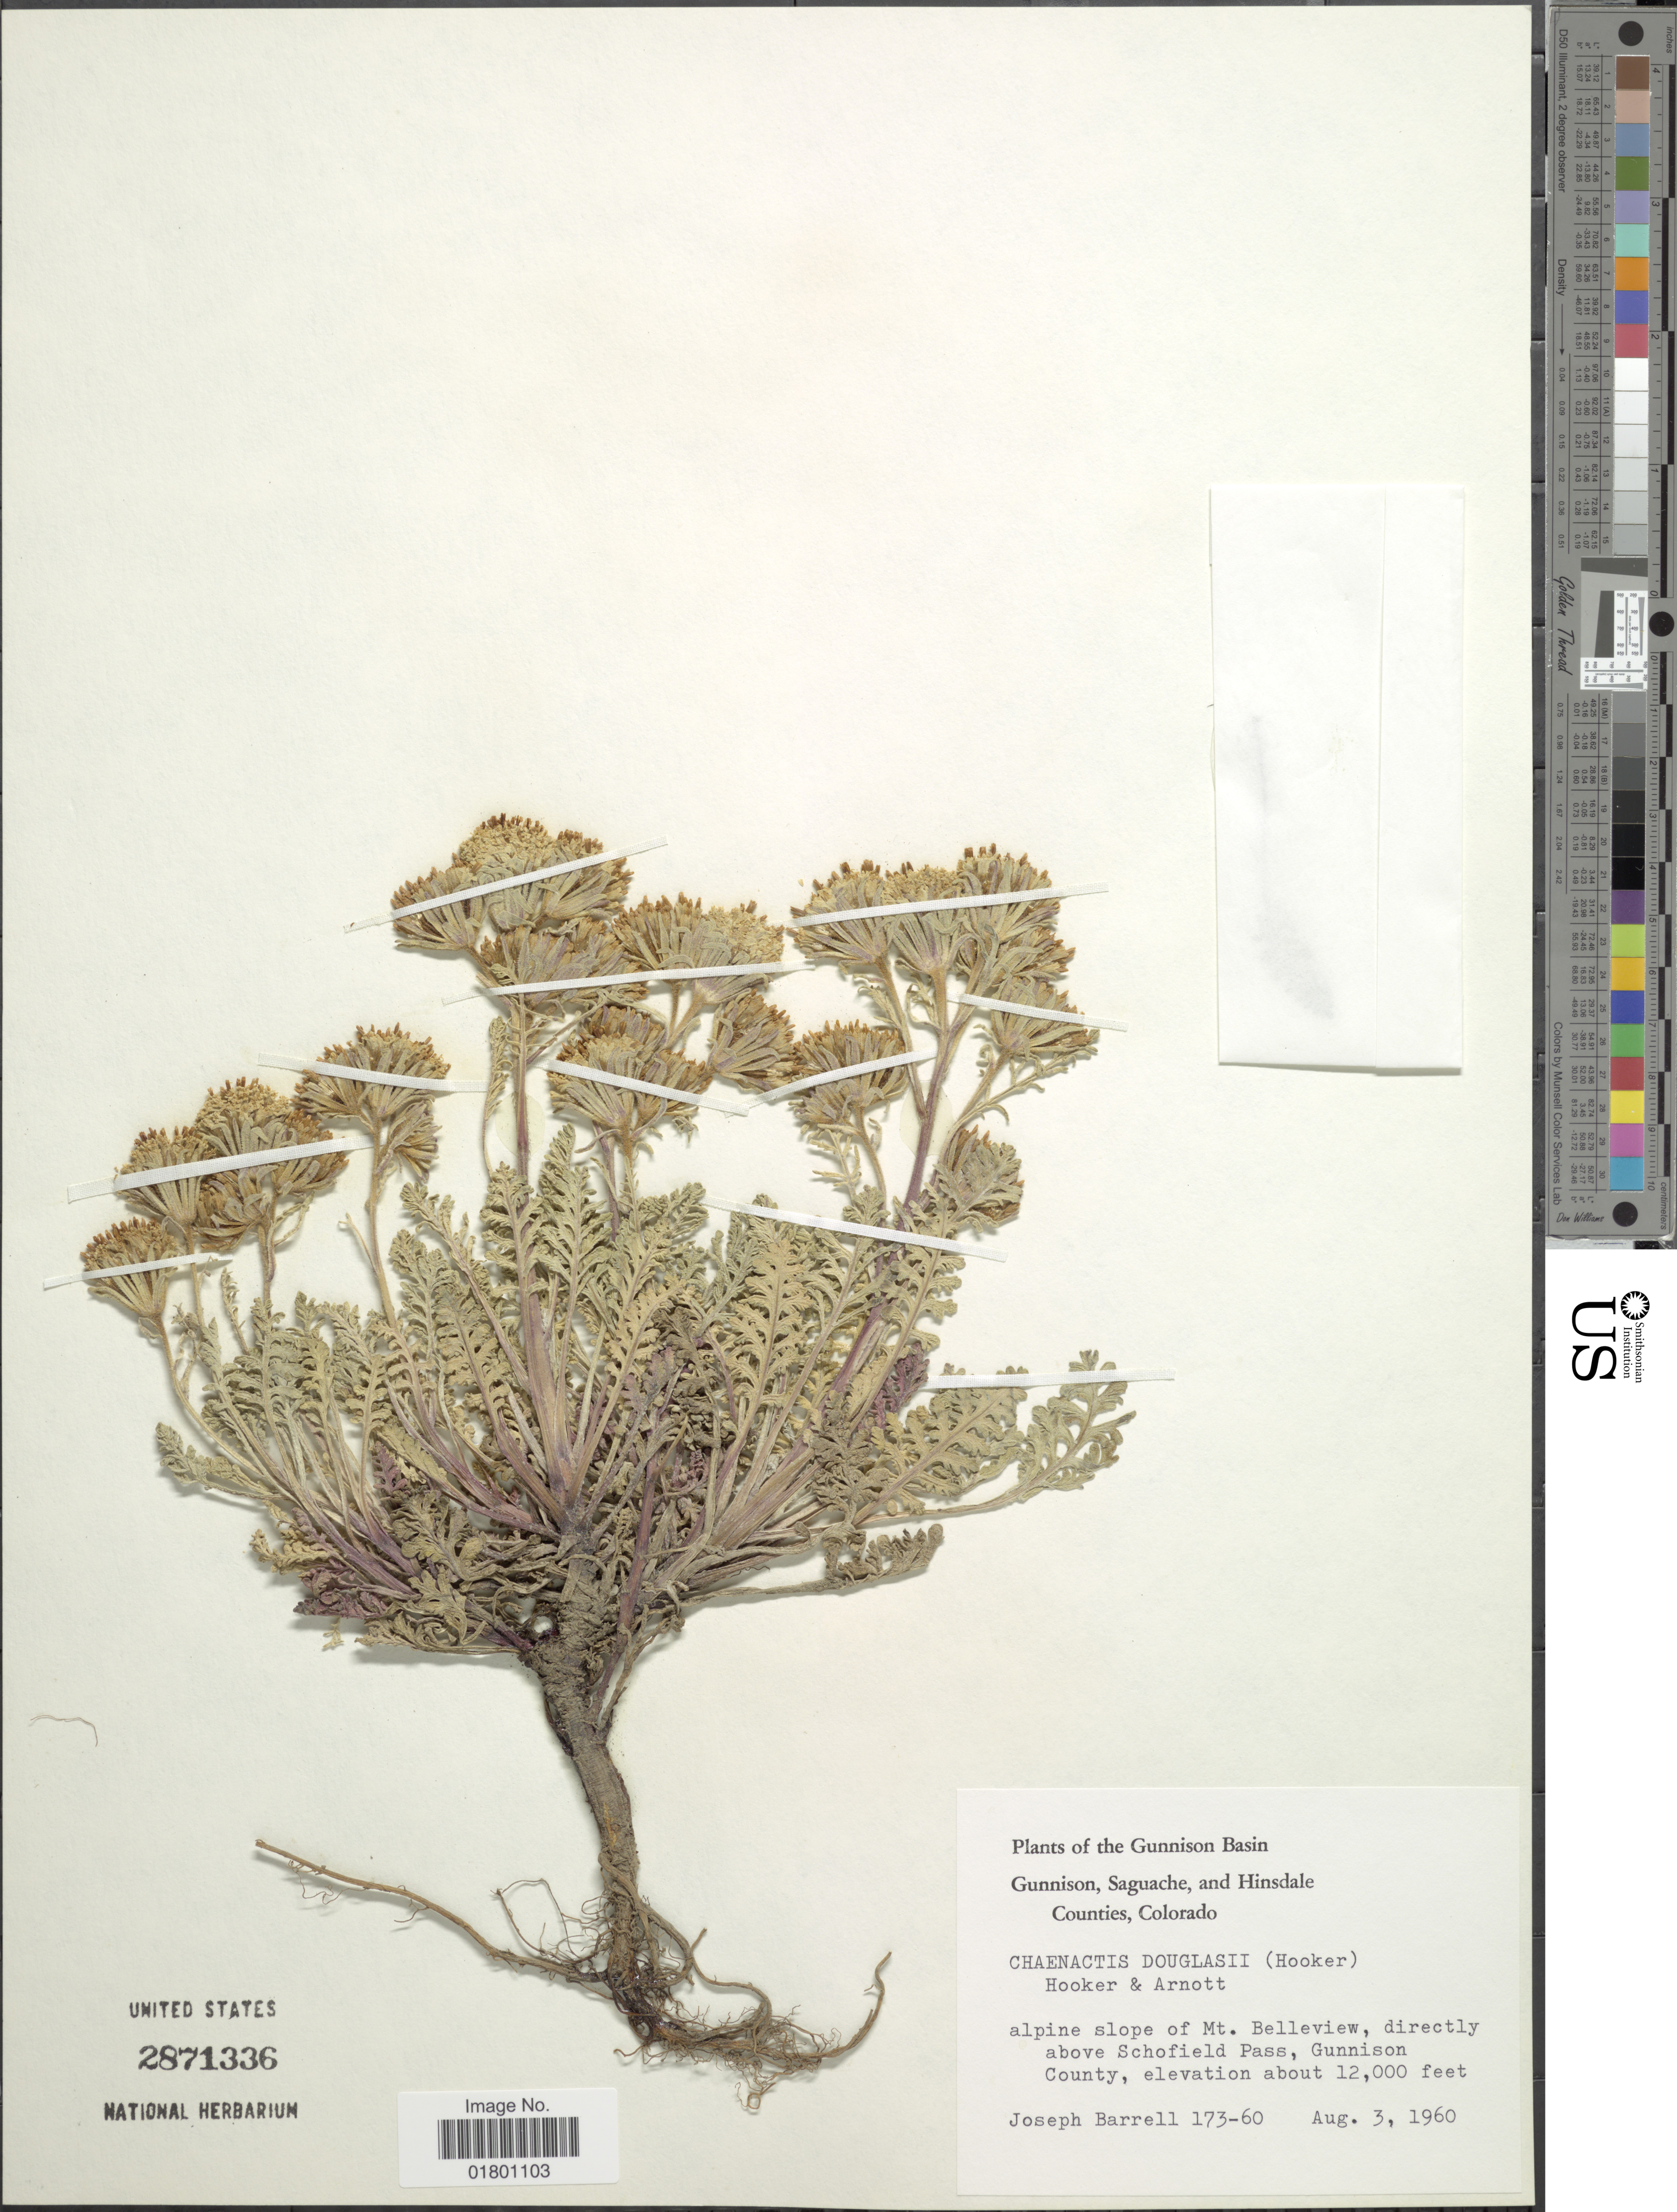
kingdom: Plantae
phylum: Tracheophyta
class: Magnoliopsida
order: Asterales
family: Asteraceae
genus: Chaenactis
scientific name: Chaenactis douglasii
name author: Hook. & Arn.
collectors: J. Barrell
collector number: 173-60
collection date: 1960-08-03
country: United States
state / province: Colorado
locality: Gunnison Basin, Gunnison, Saguache, and Hinsdale Counties, alpine slope of Mt. Belleview, directly above Schofield Pass, Gunnison County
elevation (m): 3658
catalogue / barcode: US 2871336